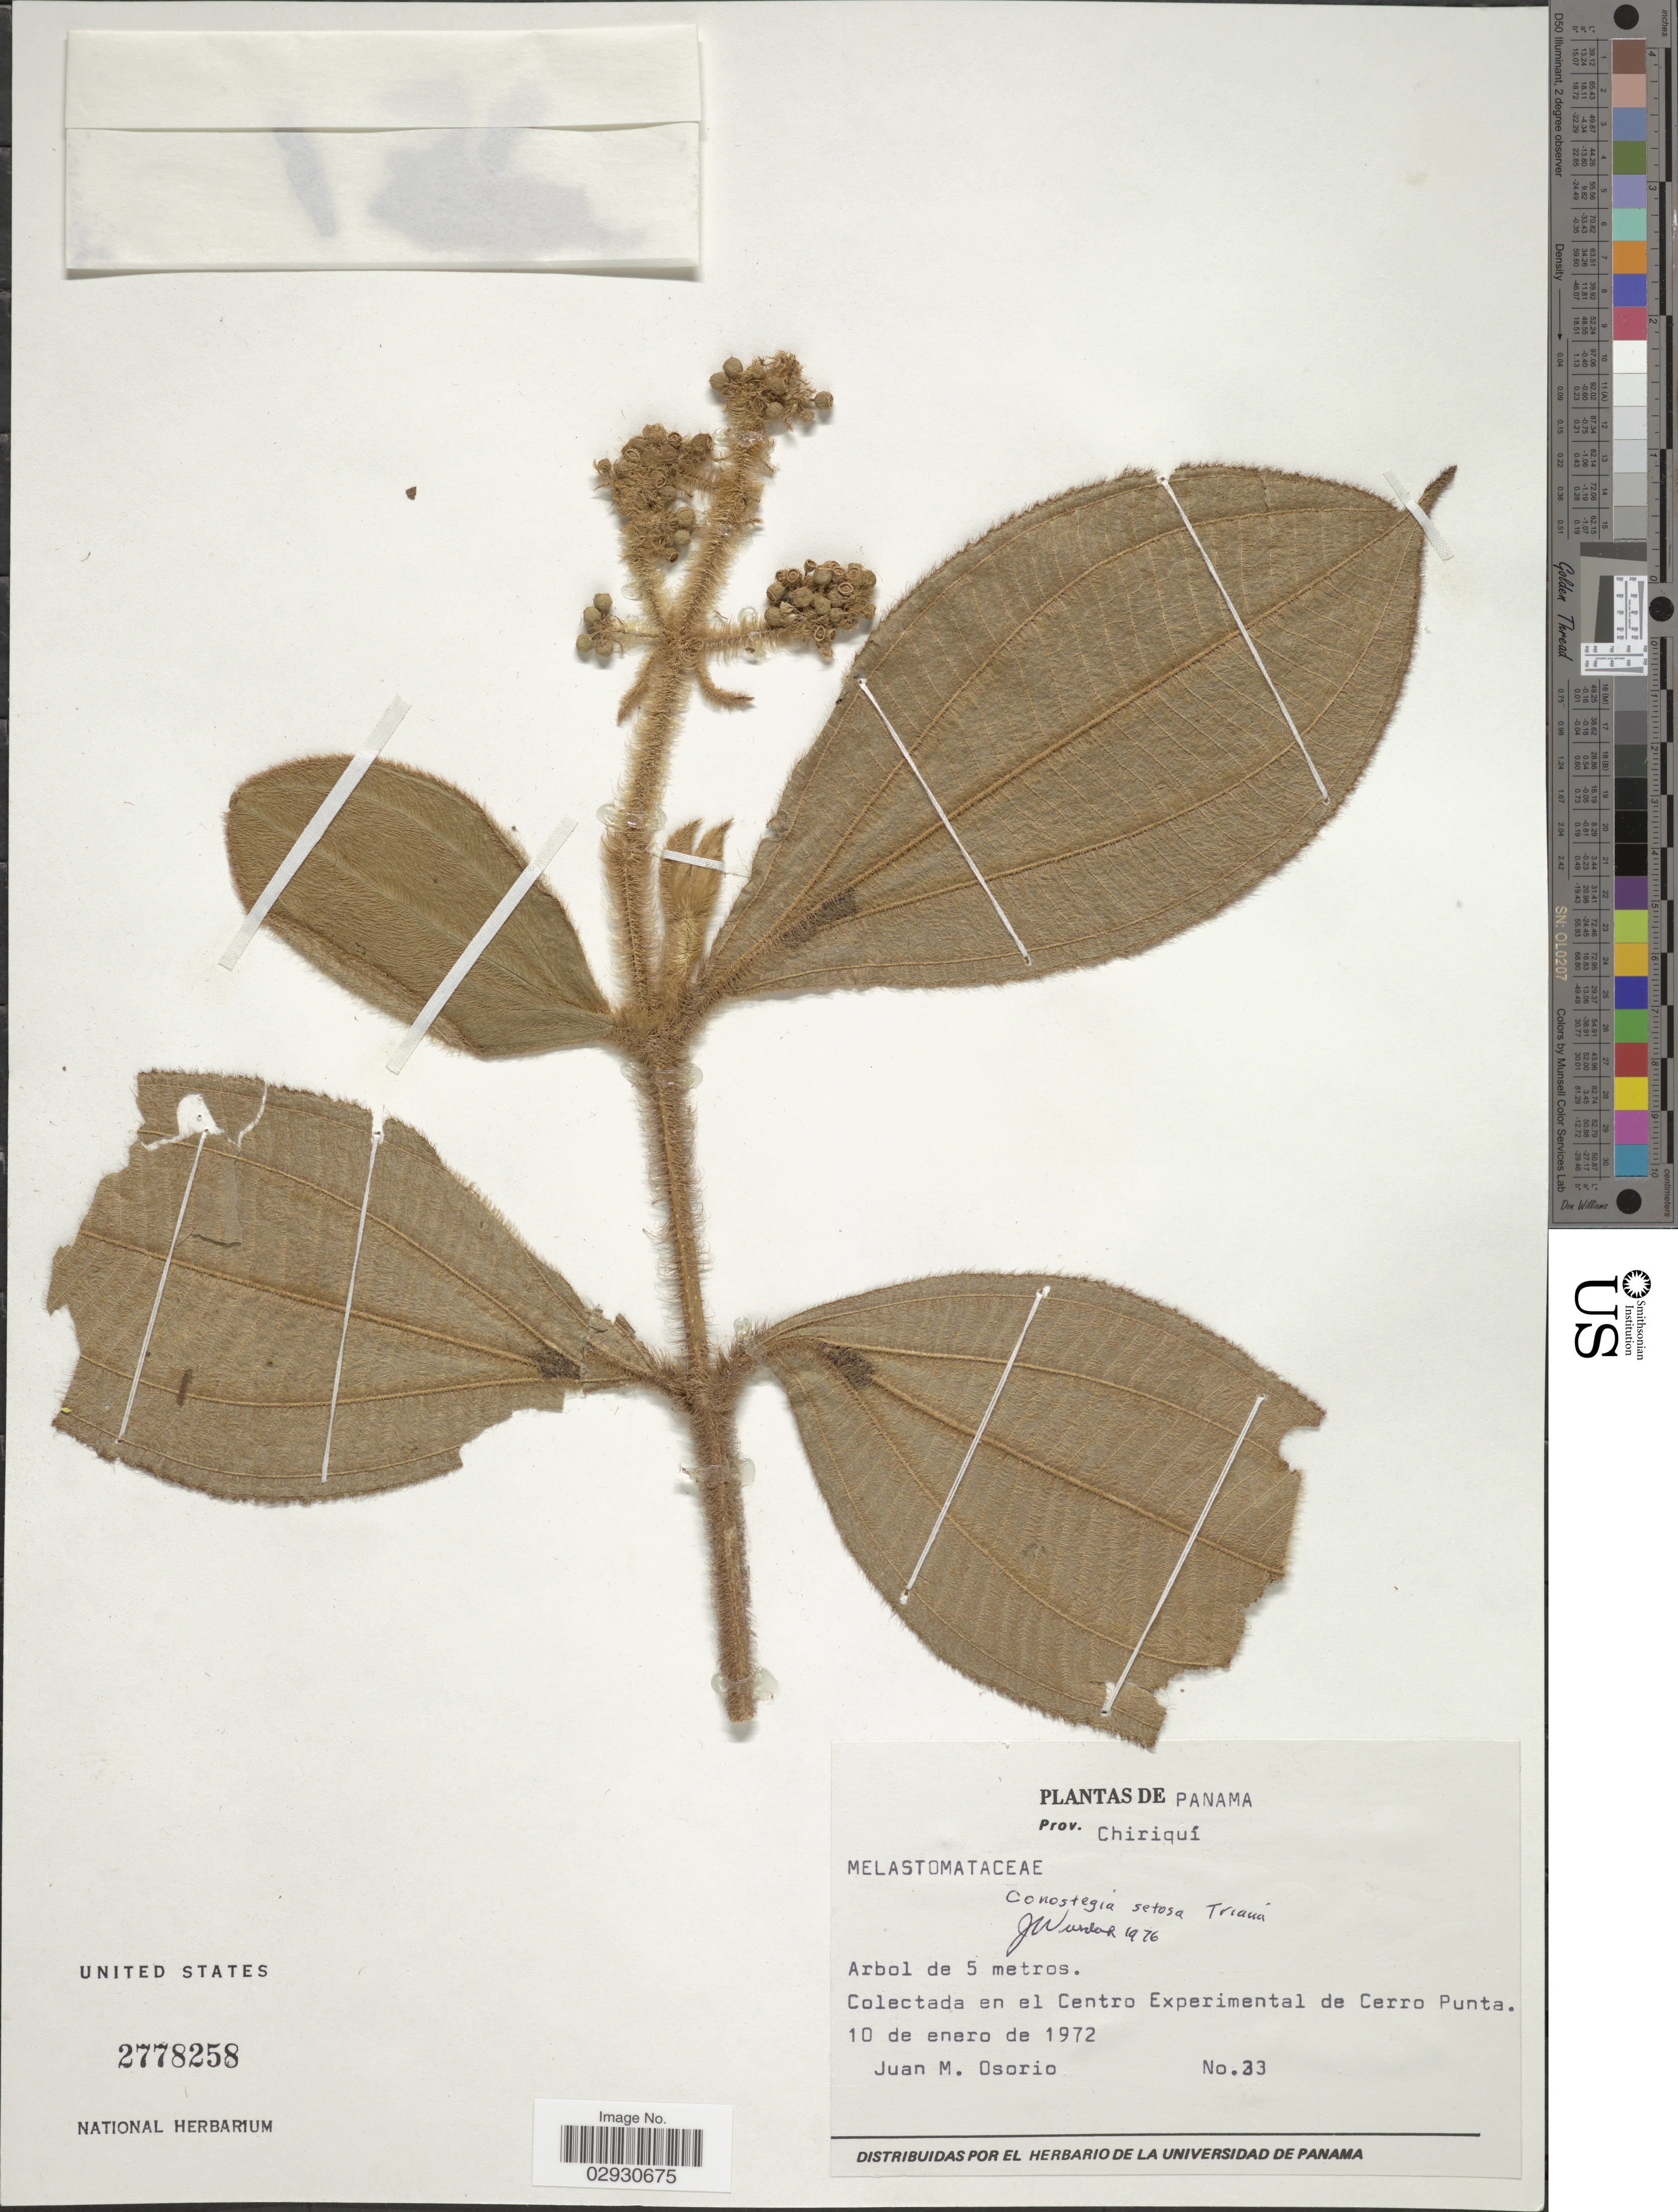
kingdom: Plantae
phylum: Tracheophyta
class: Magnoliopsida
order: Myrtales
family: Melastomataceae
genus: Conostegia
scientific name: Conostegia setosa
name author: Triana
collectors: J. Osorio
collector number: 33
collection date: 1972-01-10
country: Panama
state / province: Chiriqui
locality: Prov. Chiriquí. Colectada en el Centro Experimental de Cerro Punta.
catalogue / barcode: US 2778258